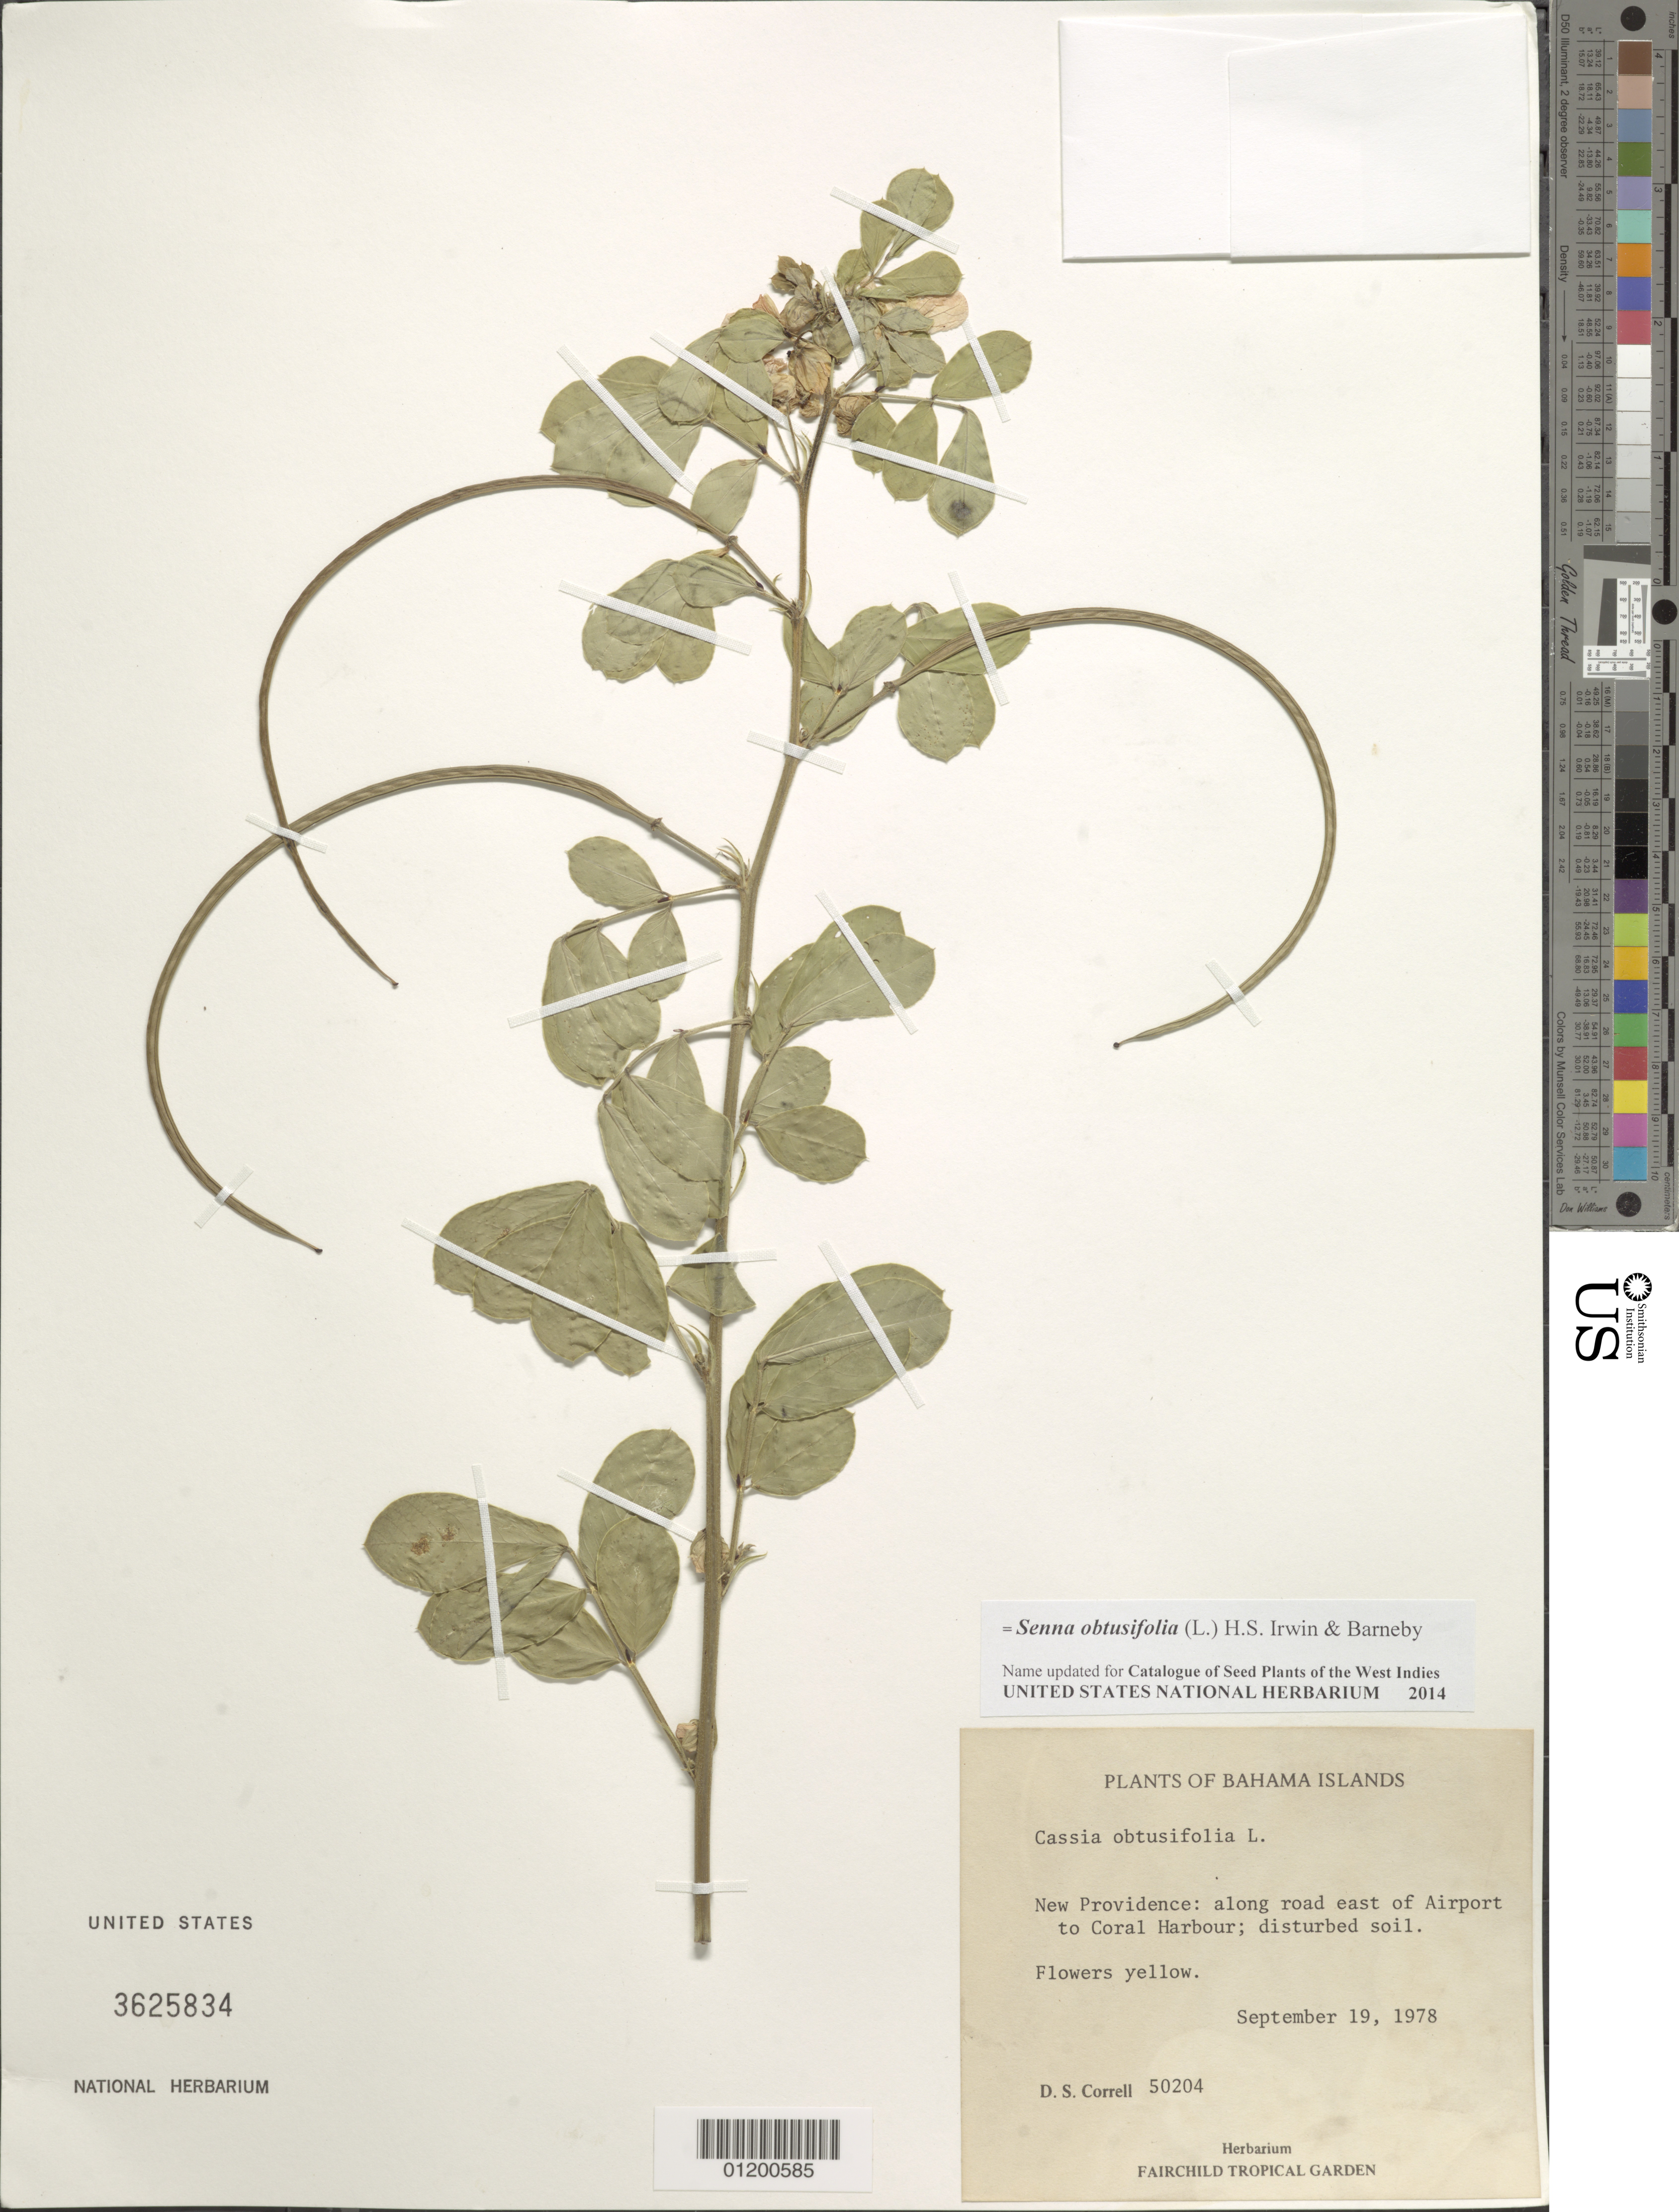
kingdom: Plantae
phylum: Tracheophyta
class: Magnoliopsida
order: Fabales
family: Fabaceae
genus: Senna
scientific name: Senna obtusifolia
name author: (L.) H.S. Irwin & Barneby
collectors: D. S. Correll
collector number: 50204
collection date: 1978-09-19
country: Bahamas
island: New Providence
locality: Along road E of Airport to Coral Harbour.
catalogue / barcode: US 3625834